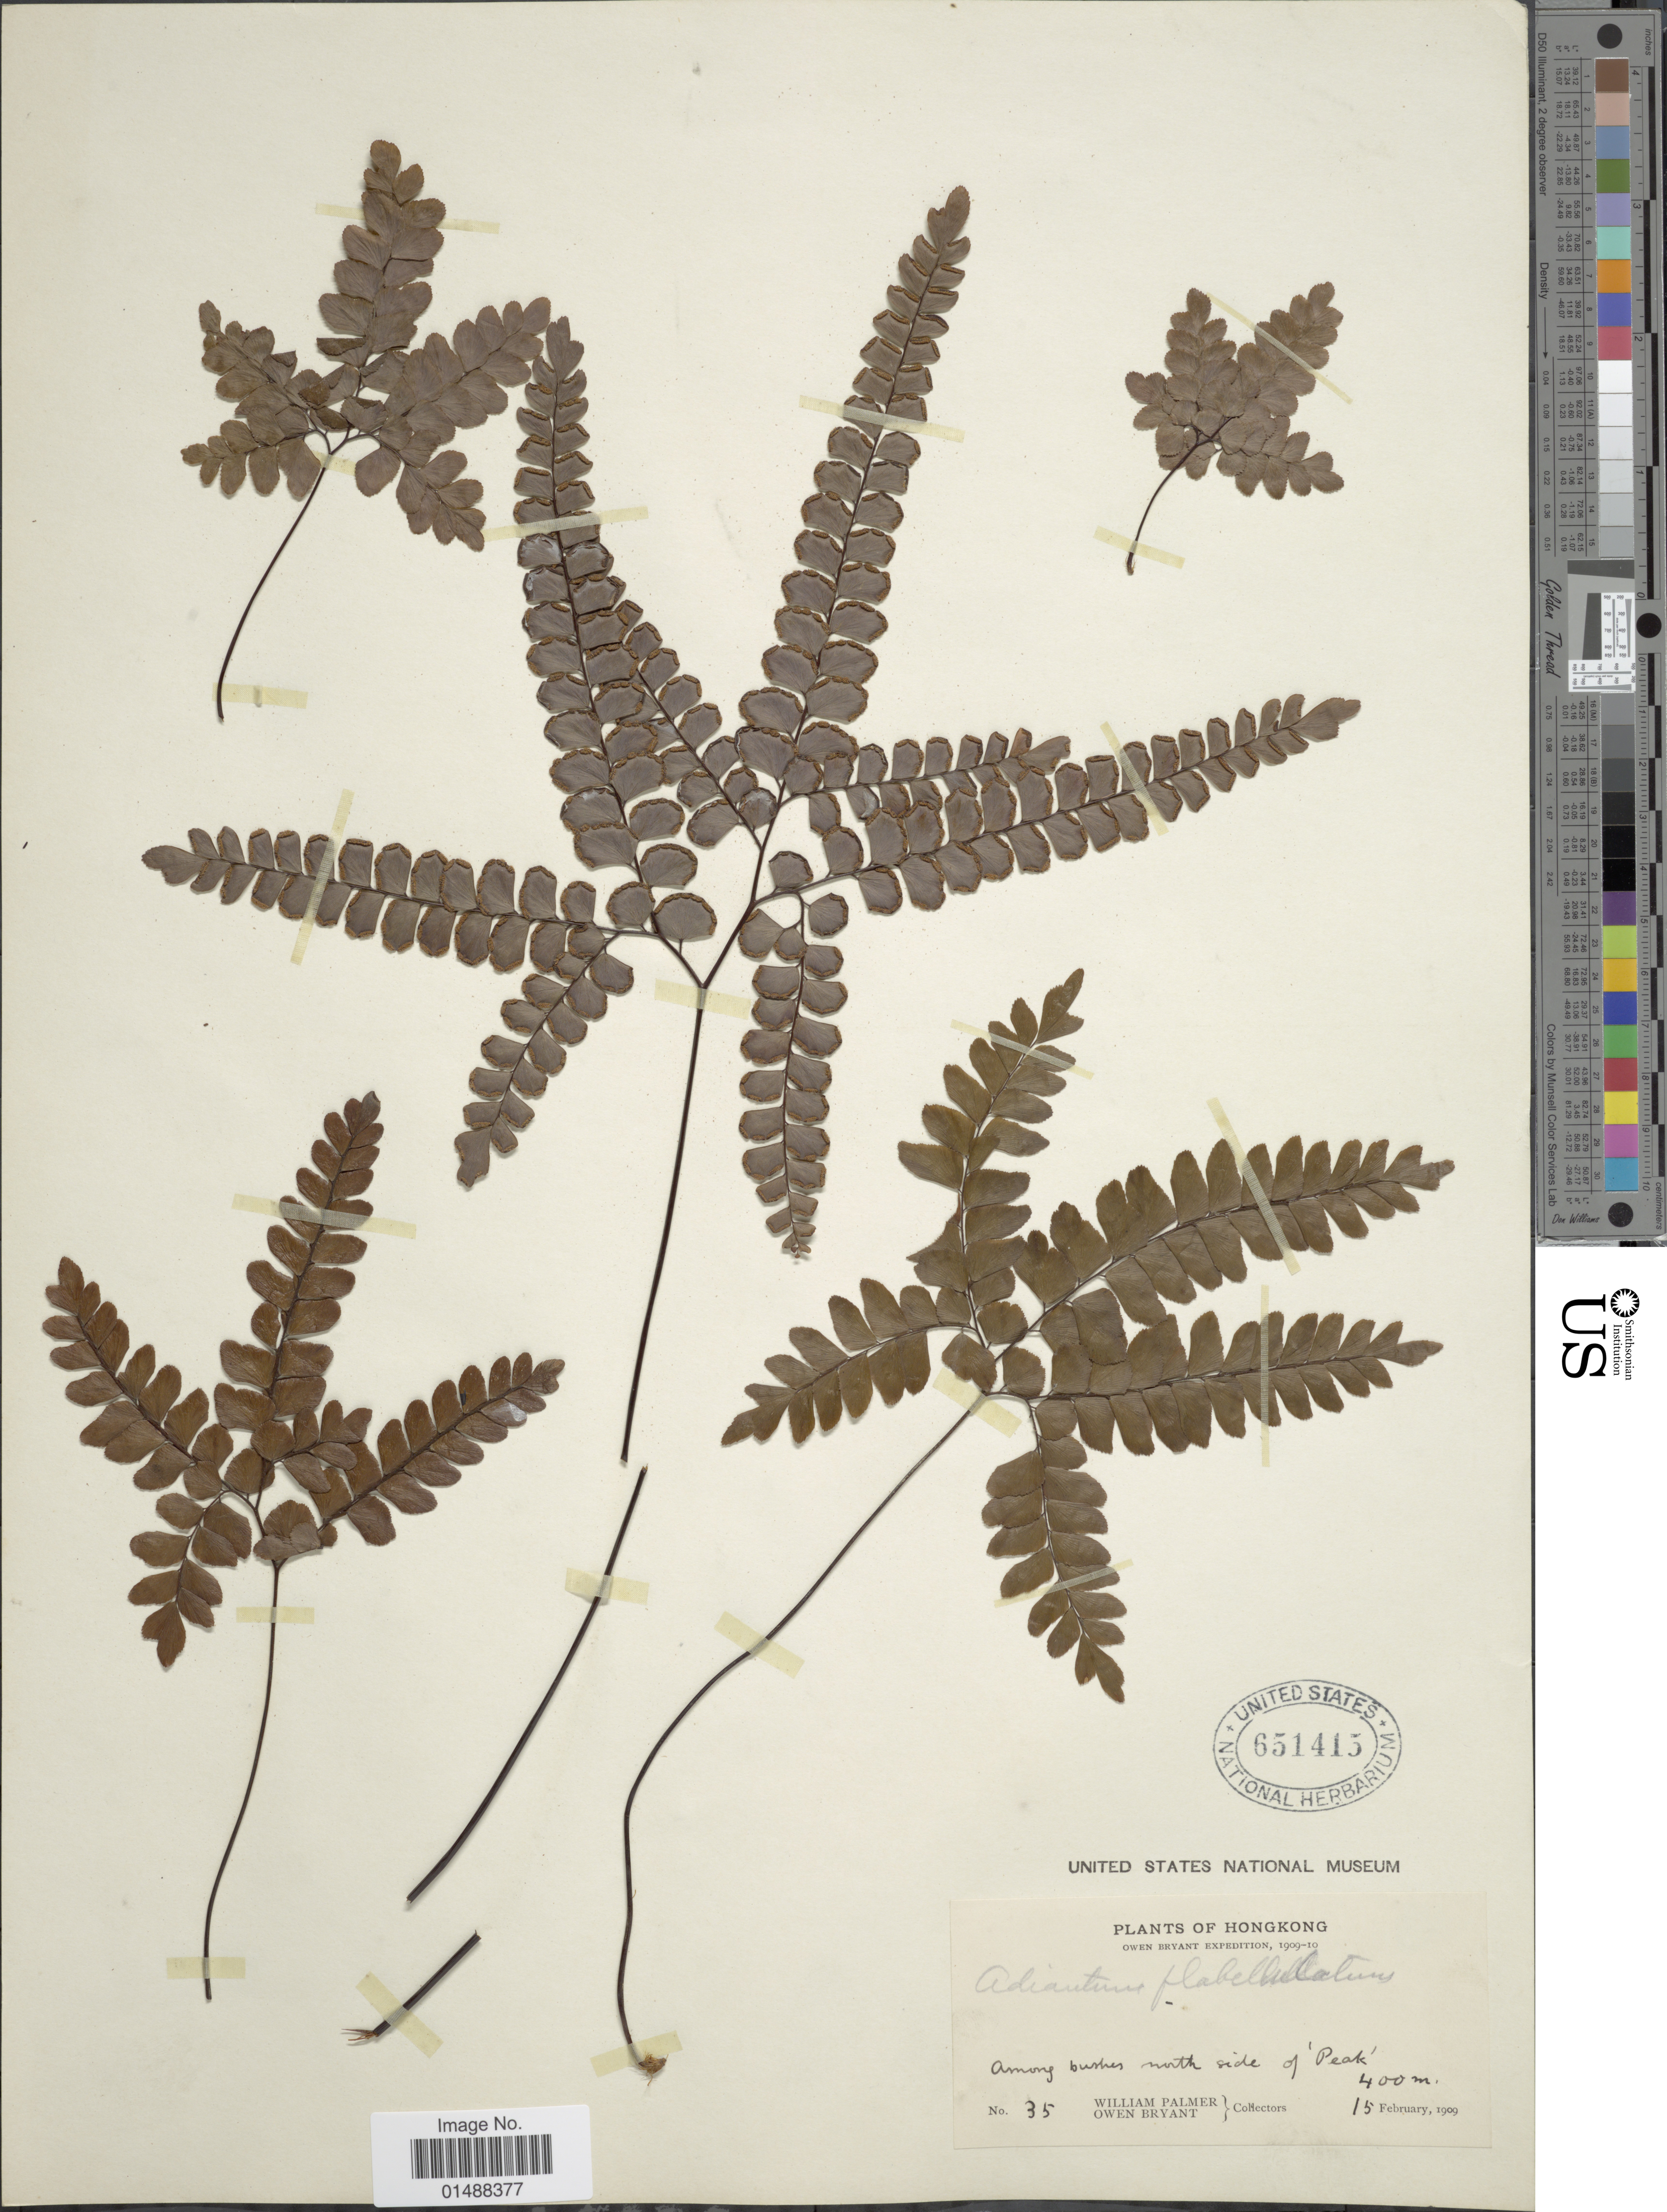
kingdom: Plantae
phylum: Tracheophyta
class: Polypodiopsida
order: Polypodiales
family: Pteridaceae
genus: Adiantum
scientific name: Adiantum flabellulatum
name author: L.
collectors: W. Palmer & O. Bryant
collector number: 35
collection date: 1909-02-15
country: China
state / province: Hong Kong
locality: Hong Kong, north side of Peak.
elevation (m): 400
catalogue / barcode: US 651415